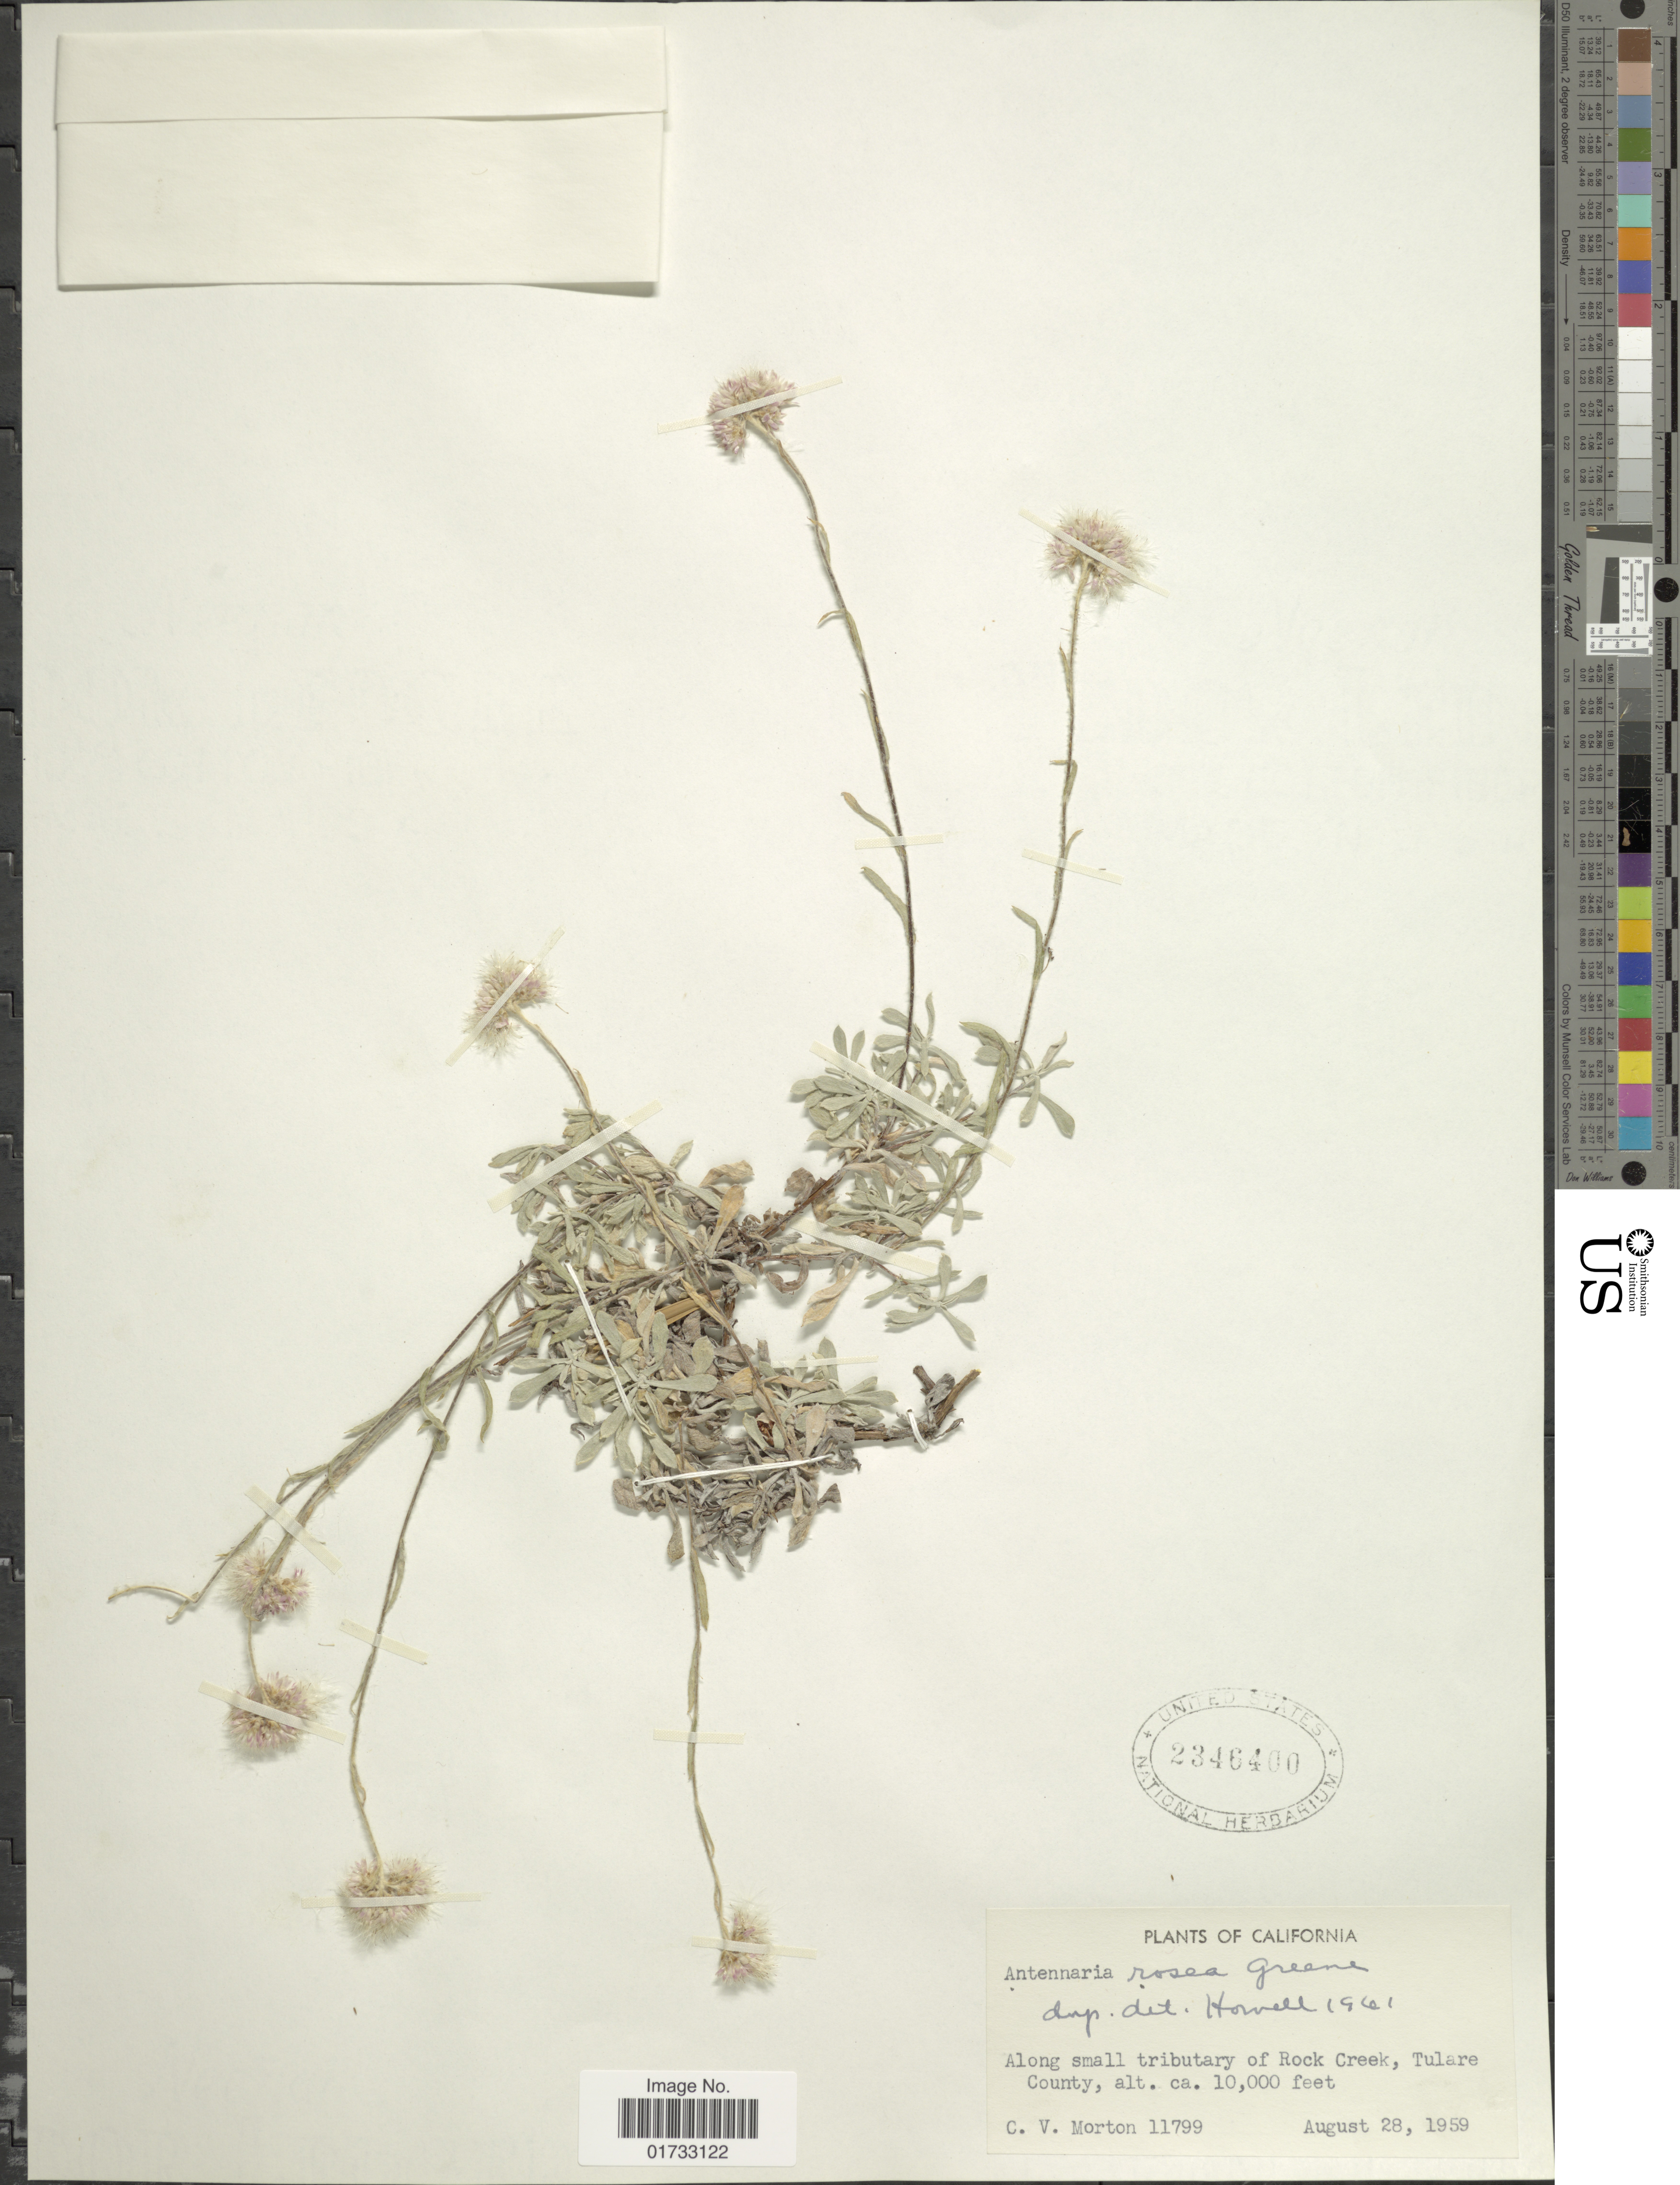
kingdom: Plantae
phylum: Tracheophyta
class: Magnoliopsida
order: Asterales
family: Asteraceae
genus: Antennaria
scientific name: Antennaria rosea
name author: Greene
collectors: C. V. Morton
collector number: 11799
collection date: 1959-08-28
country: United States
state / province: California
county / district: Tulare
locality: Along small tributary of Rock Creek, Talure County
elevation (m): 3048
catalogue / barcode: US 2346400